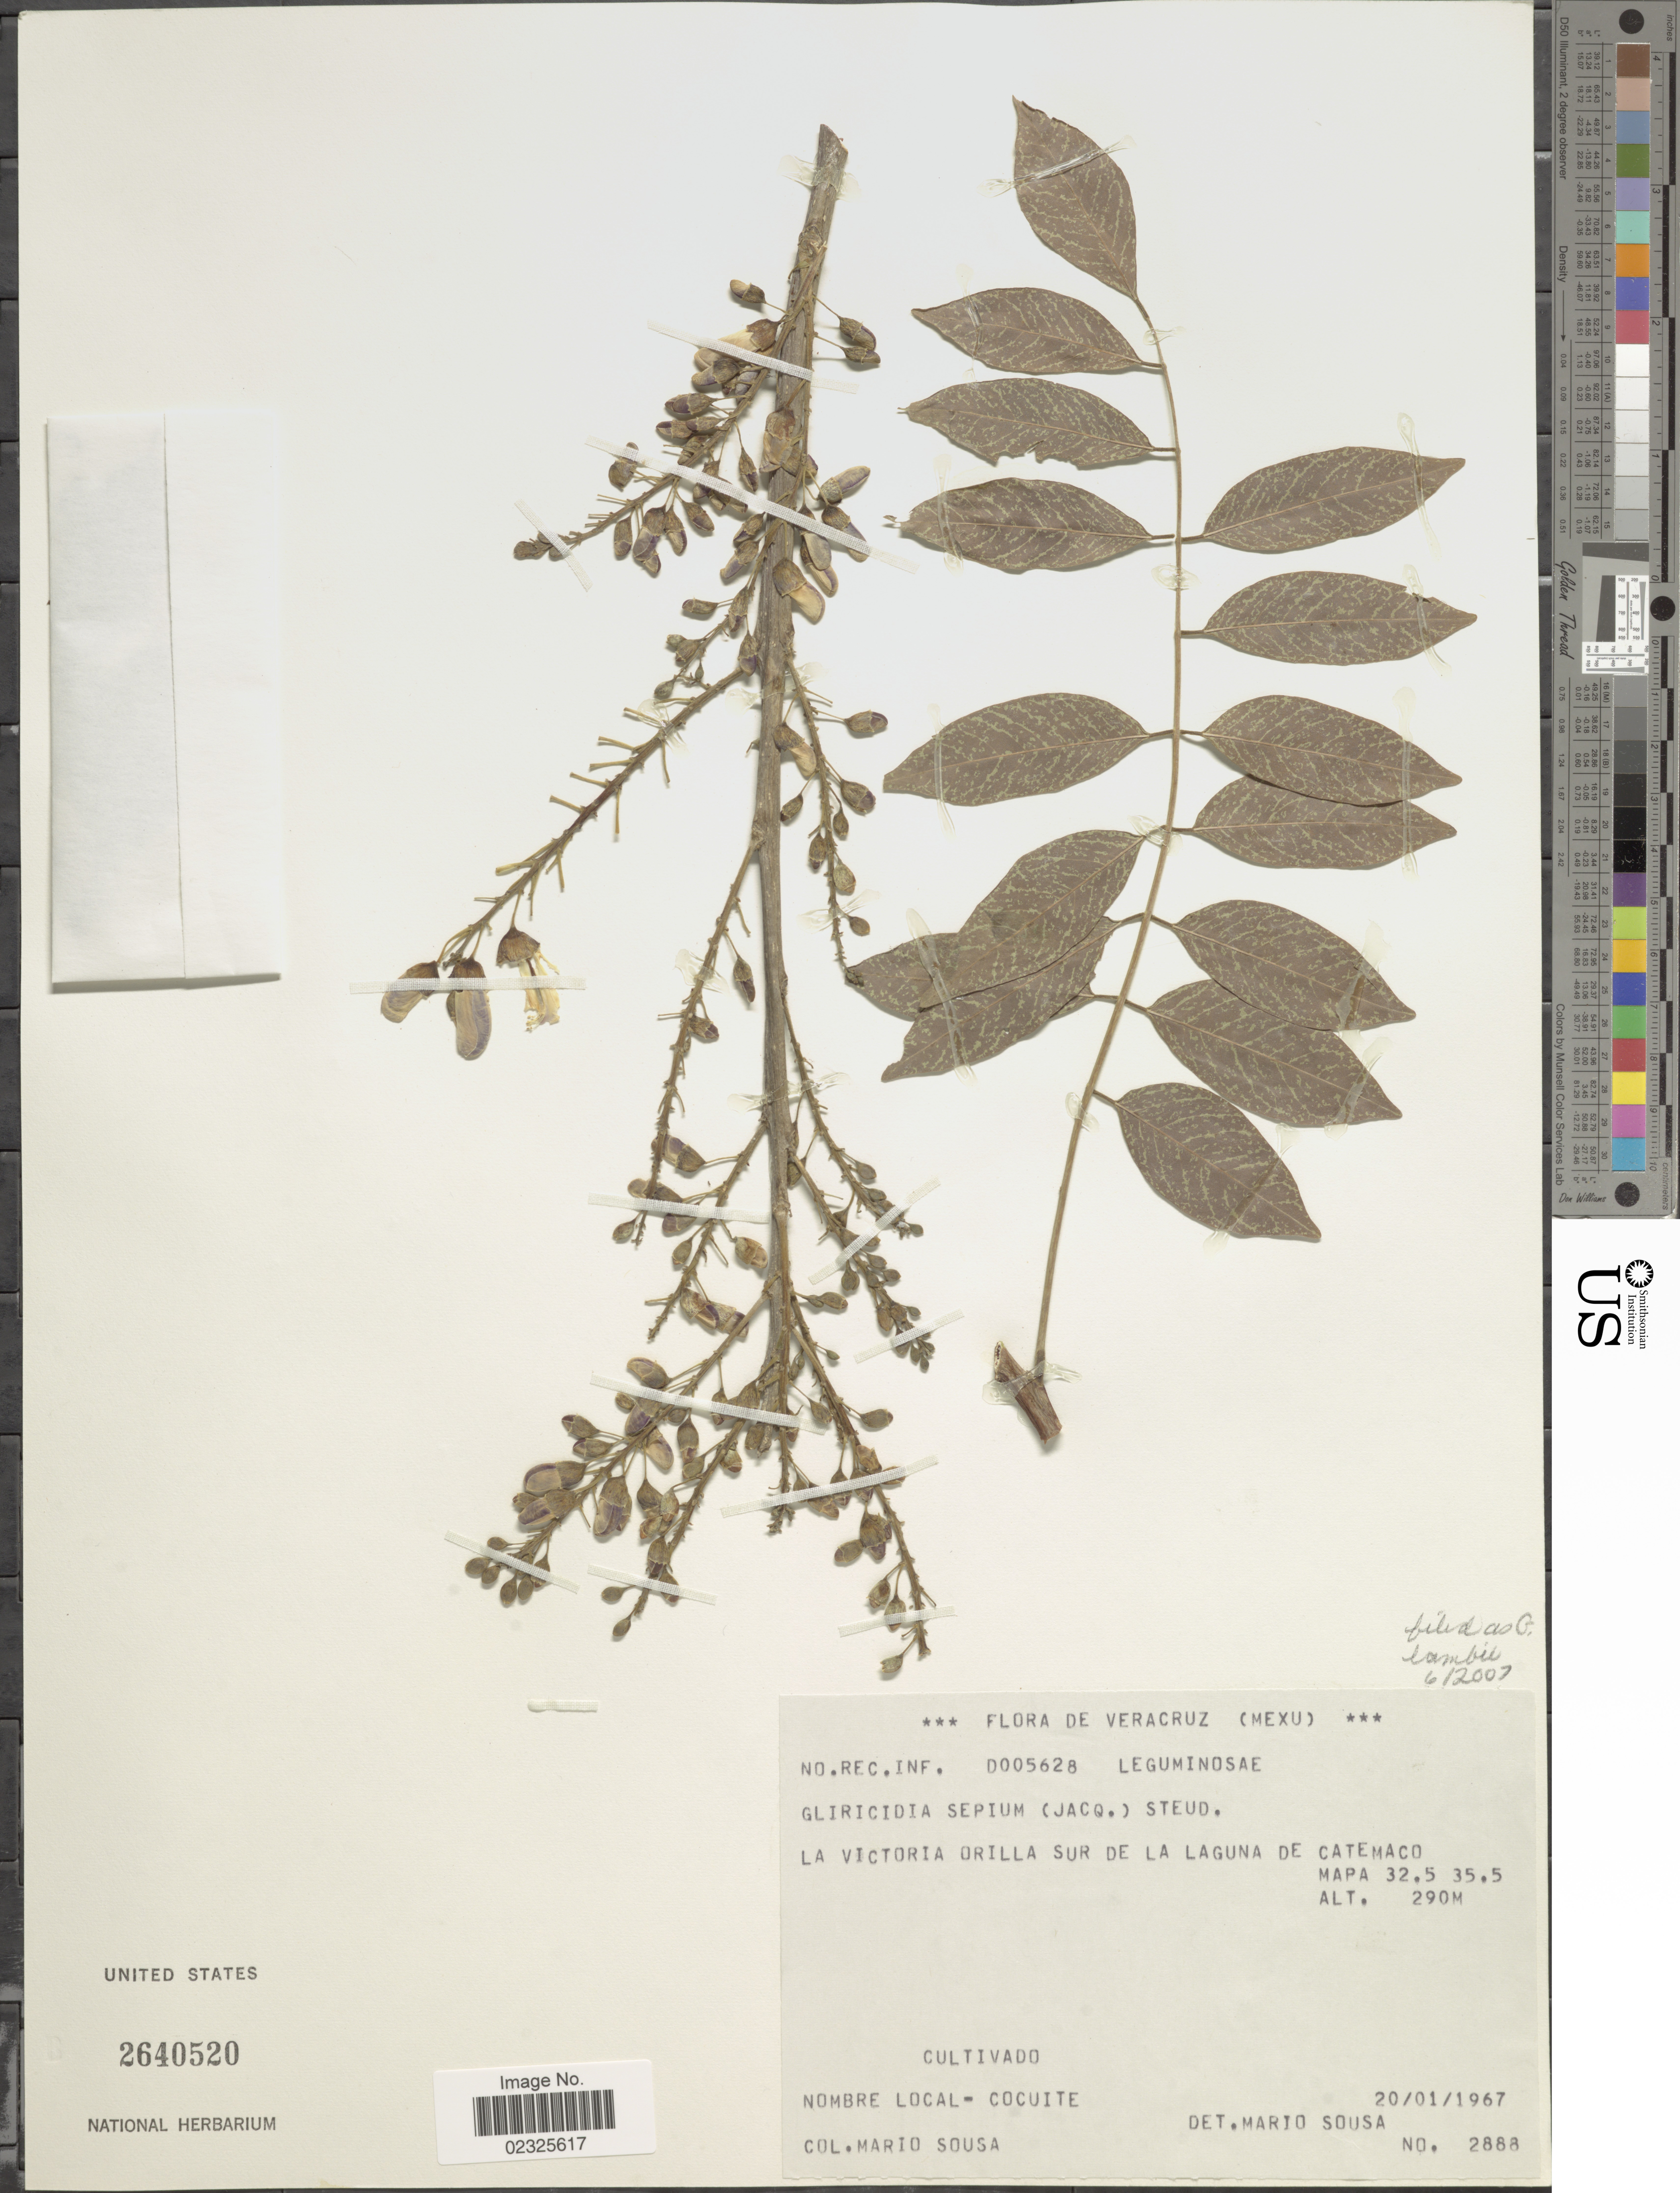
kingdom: Plantae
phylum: Tracheophyta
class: Magnoliopsida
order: Fabales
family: Fabaceae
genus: Gliricidia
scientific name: Gliricidia sepium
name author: (Jacq.) Kunth ex Walp.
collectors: M. Sousa S.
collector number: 2888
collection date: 1967-01-20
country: Mexico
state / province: Veracruz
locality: La Victoria Orilla Sur de La Laguna de Catemaca, Mapa 32.5 35.5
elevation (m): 290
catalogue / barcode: US 2640520